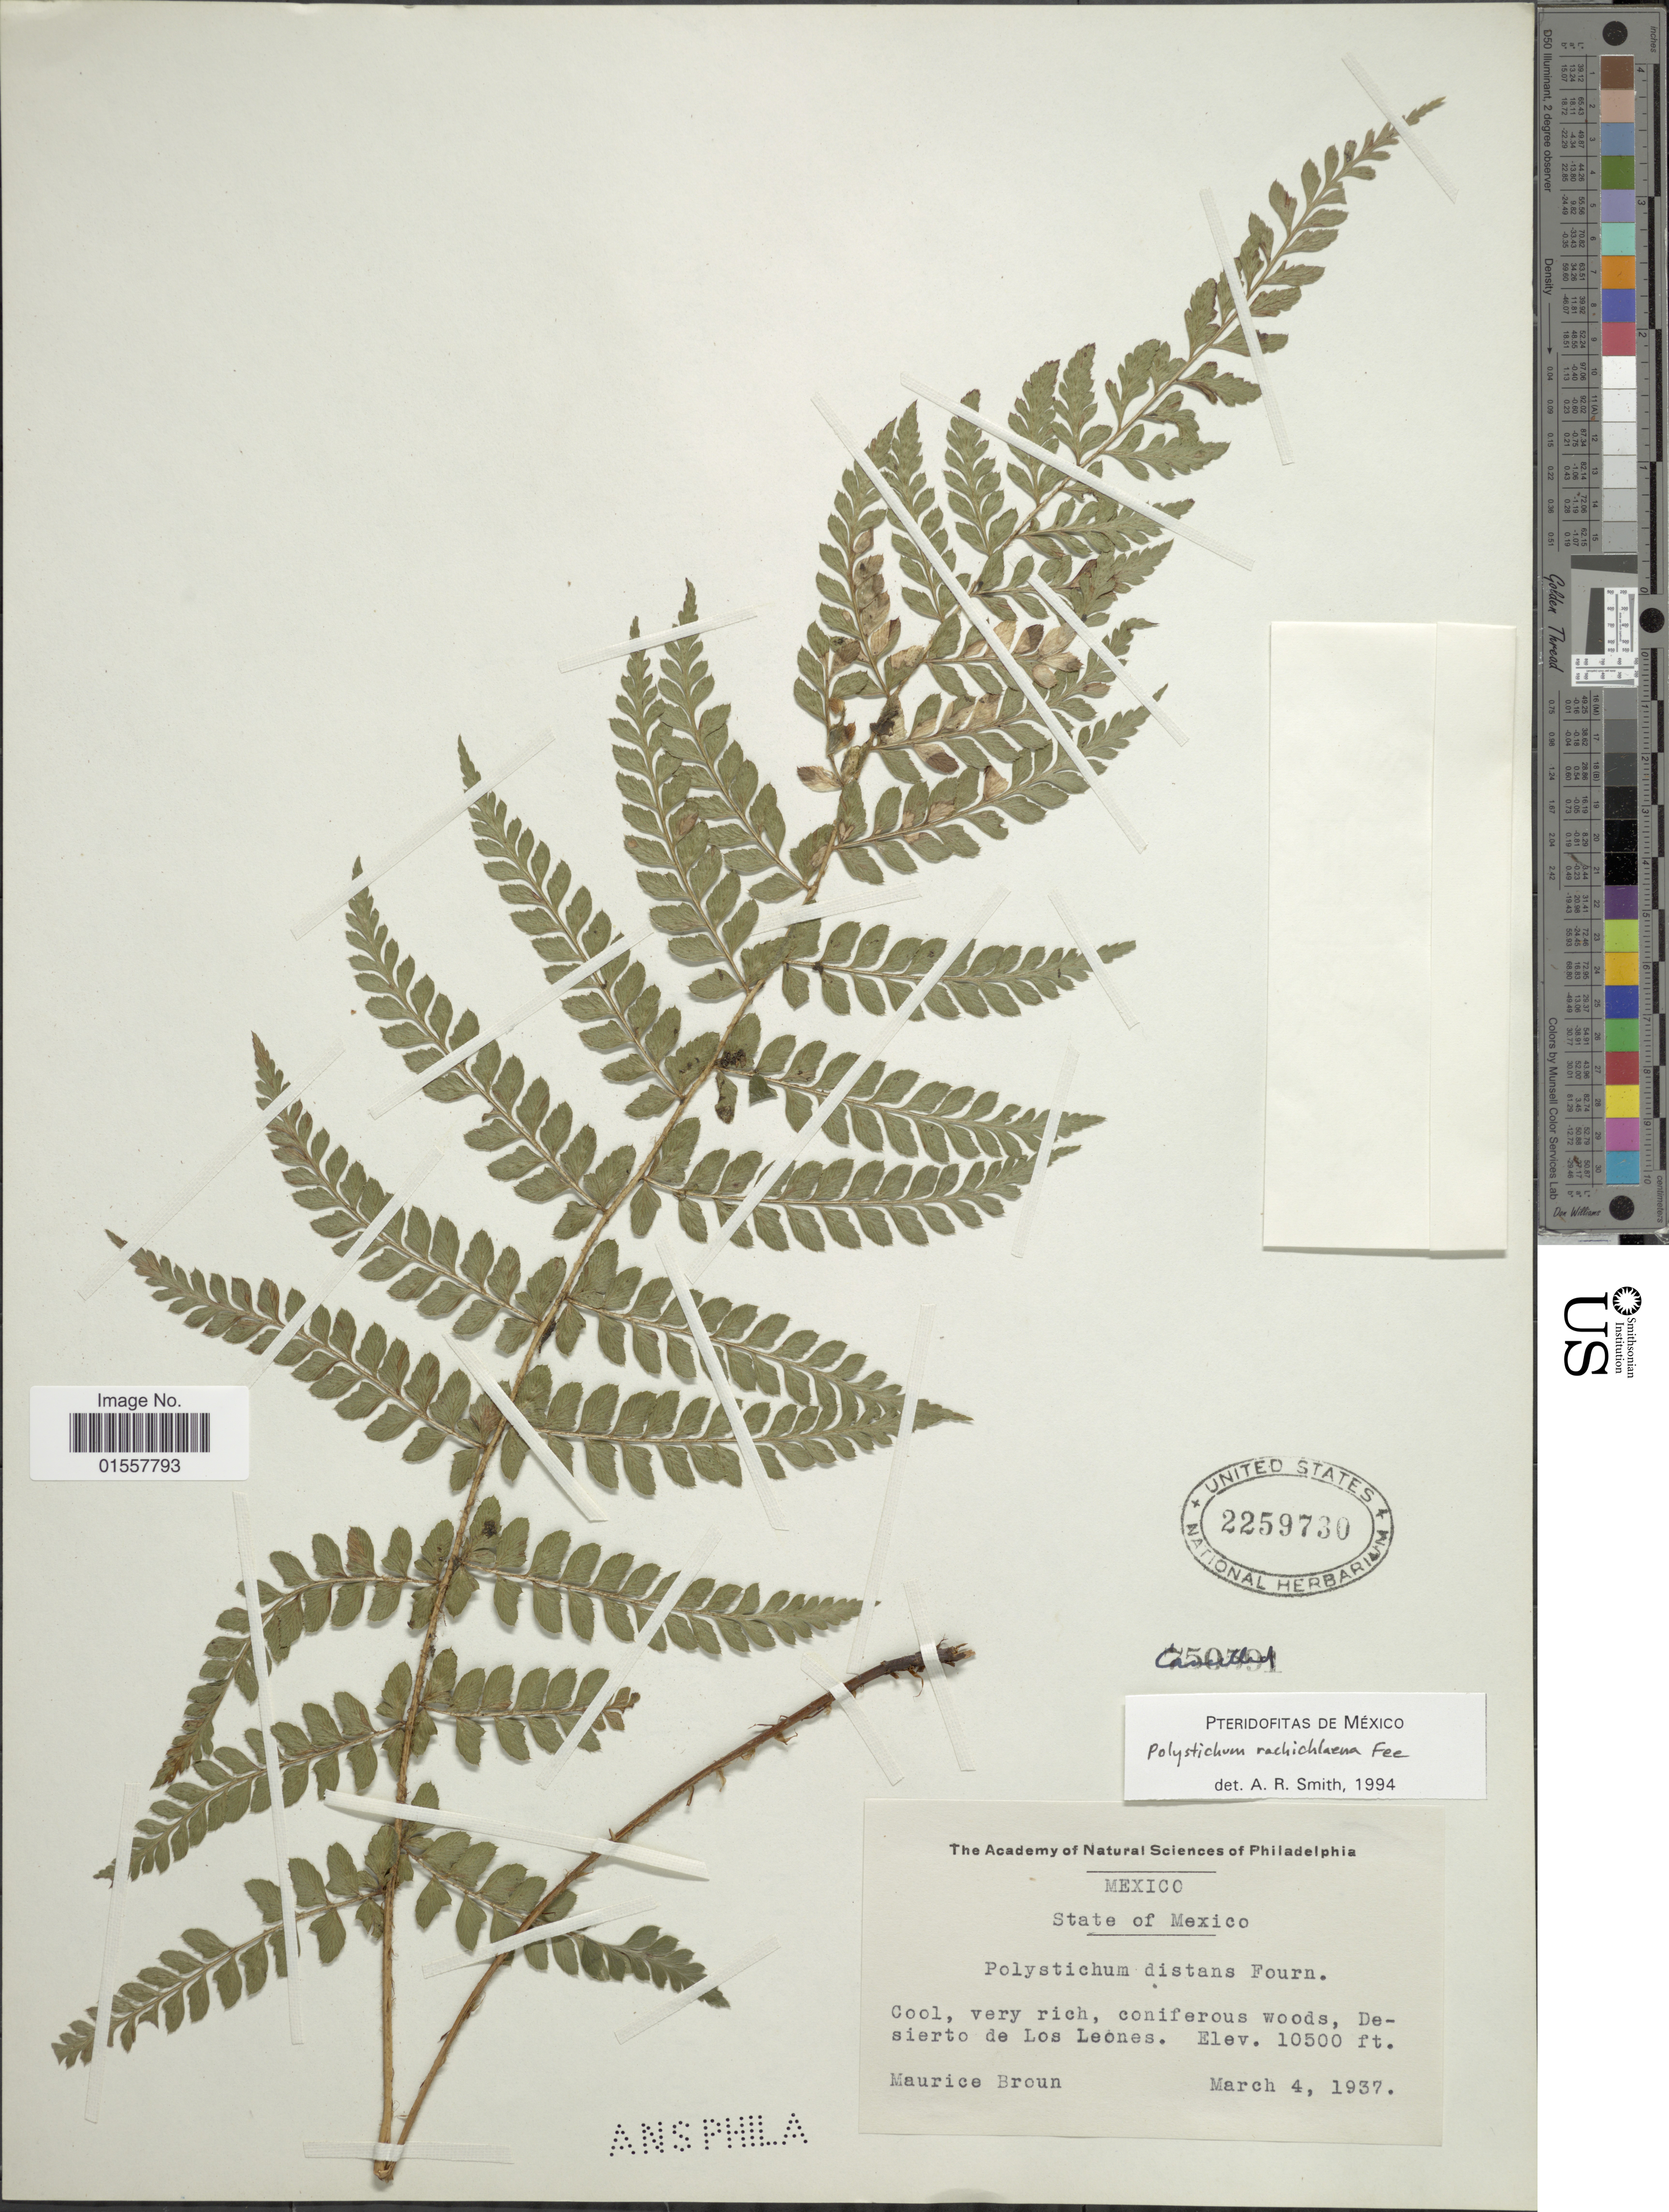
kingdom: Plantae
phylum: Tracheophyta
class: Polypodiopsida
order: Polypodiales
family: Dryopteridaceae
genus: Polystichum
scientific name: Polystichum rachichlaena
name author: Fée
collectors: M. Broun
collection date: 1937-03-04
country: Mexico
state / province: México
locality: State of Mexico, Desierto de Los Leones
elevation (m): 3200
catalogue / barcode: US 2259730